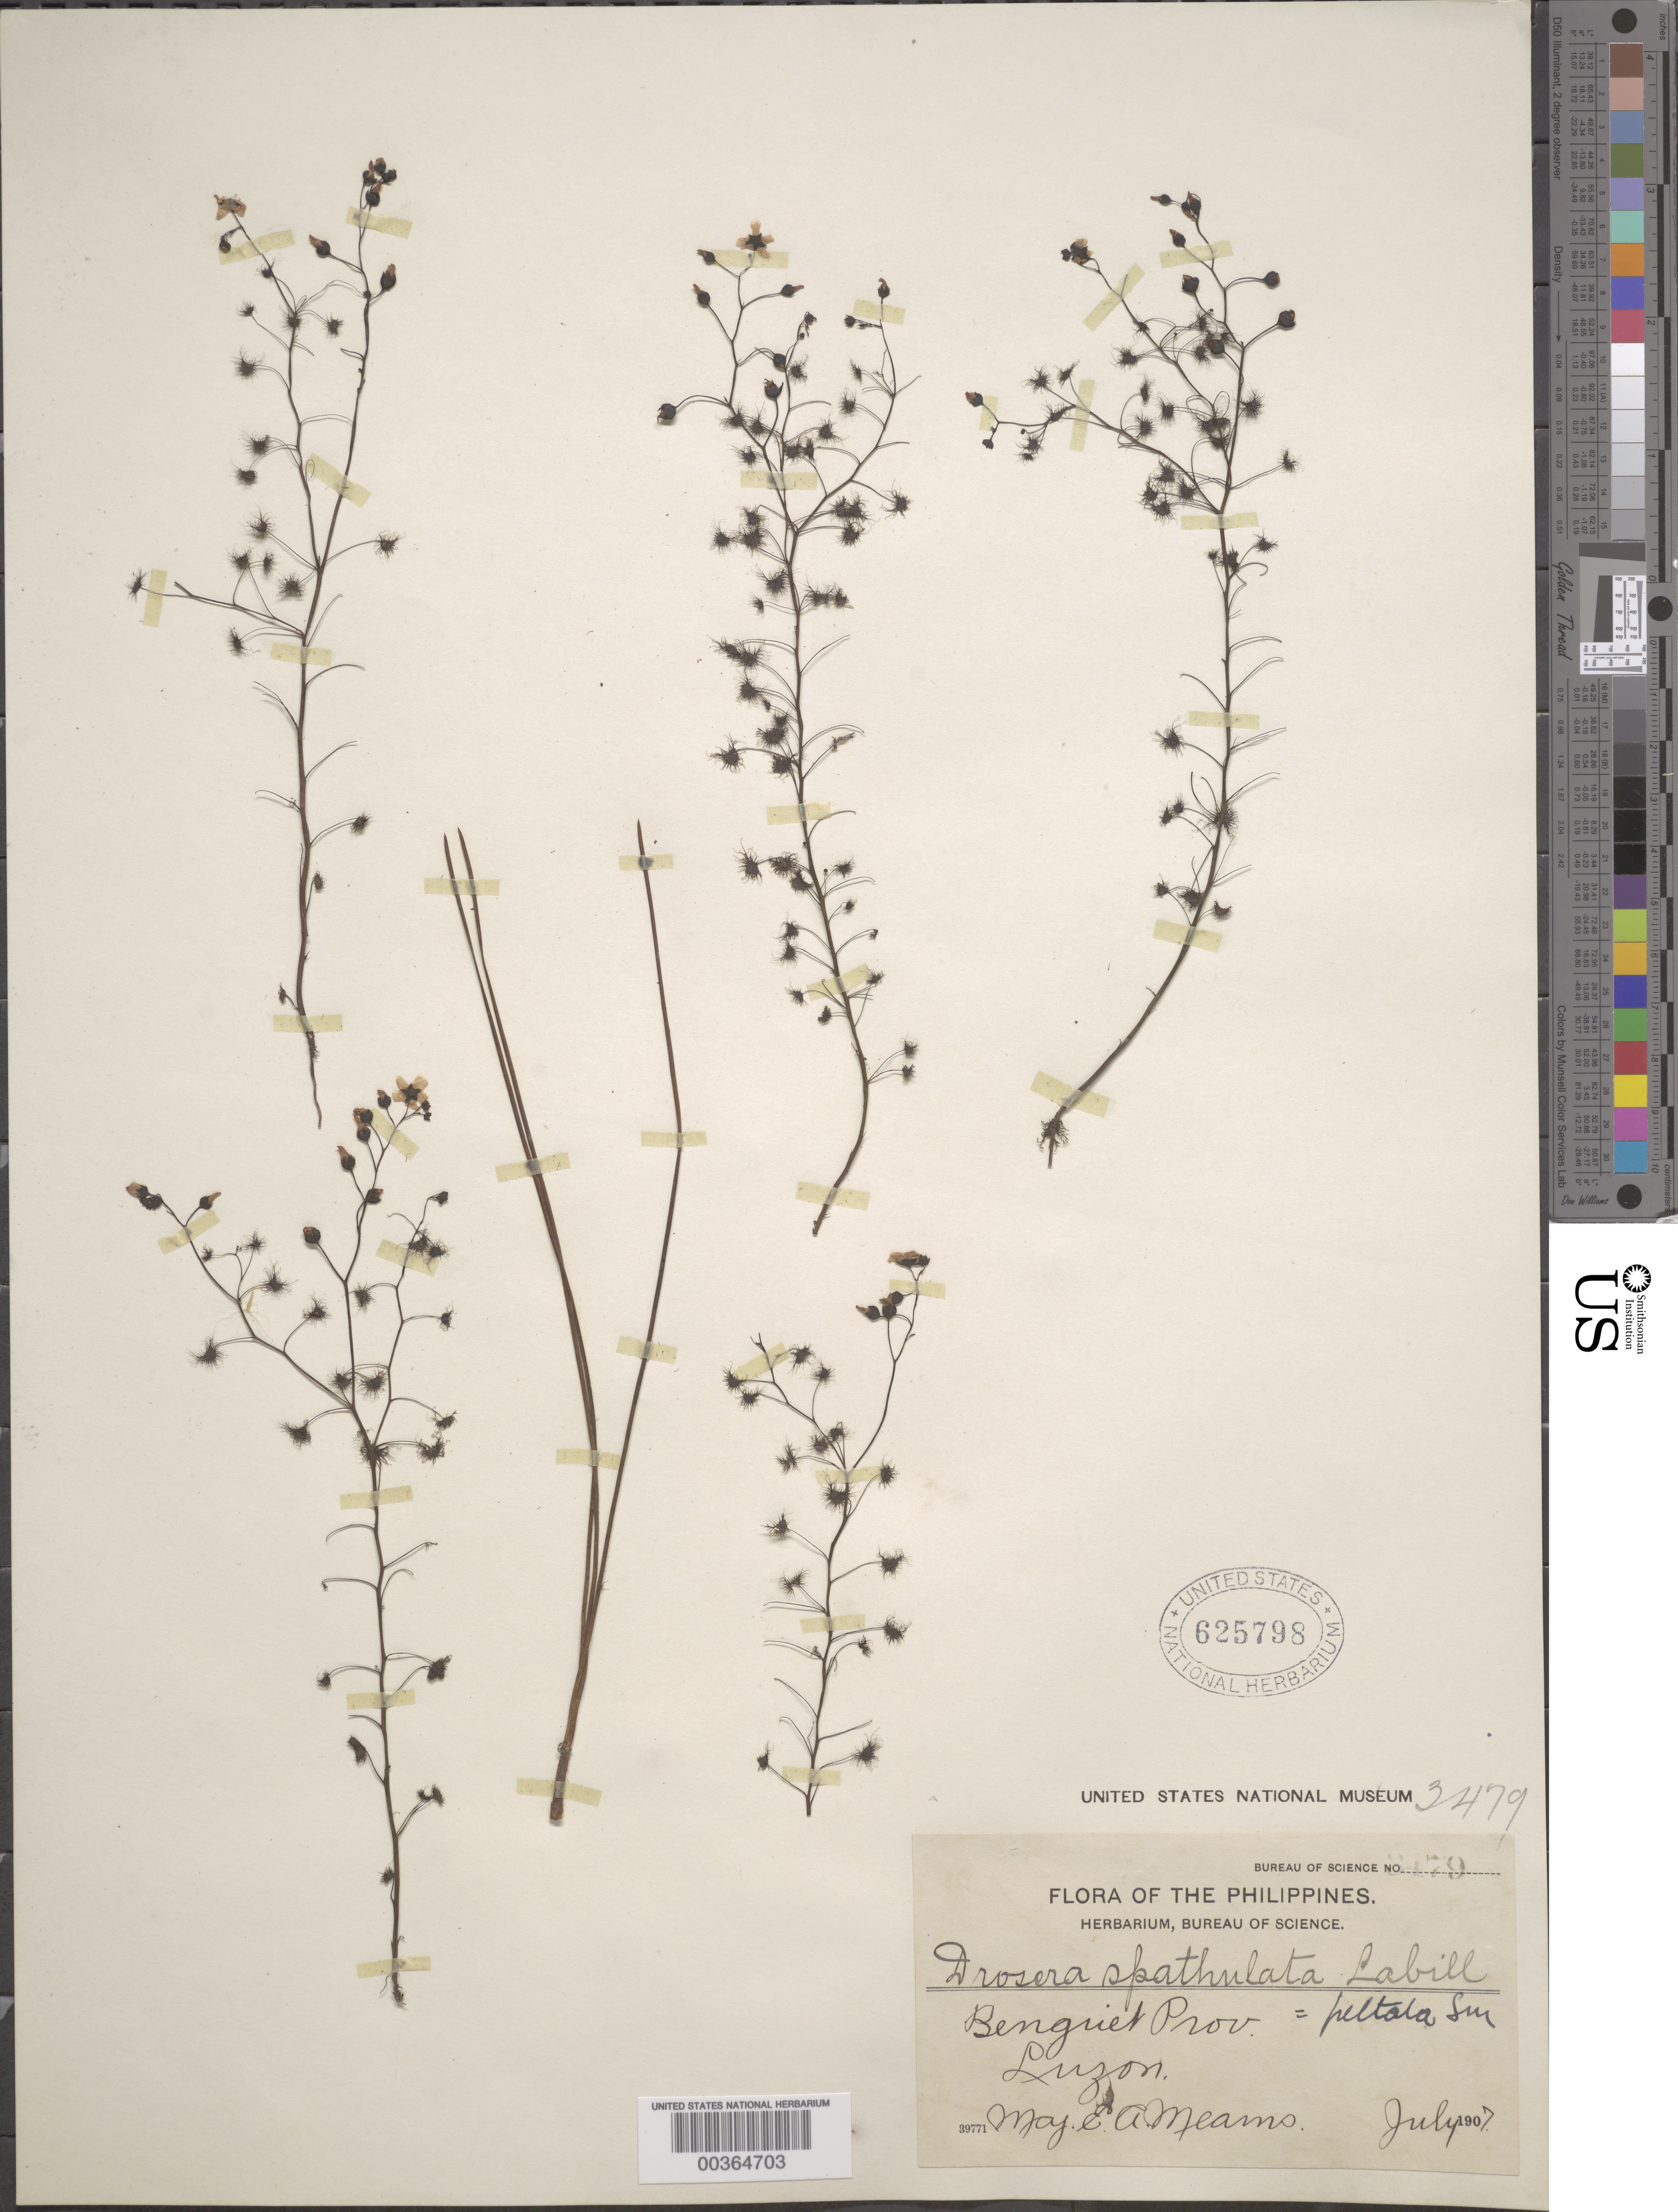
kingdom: Plantae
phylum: Tracheophyta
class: Magnoliopsida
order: Caryophyllales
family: Droseraceae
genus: Drosera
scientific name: Drosera peltata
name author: Sm. ex Willd.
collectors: E. A. Mearns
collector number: Bur. Sci. 3479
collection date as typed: Jul 1907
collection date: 1907-07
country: Philippines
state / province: Cordillera (Administrative Region)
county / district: Benguet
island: Luzon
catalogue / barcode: US 625798